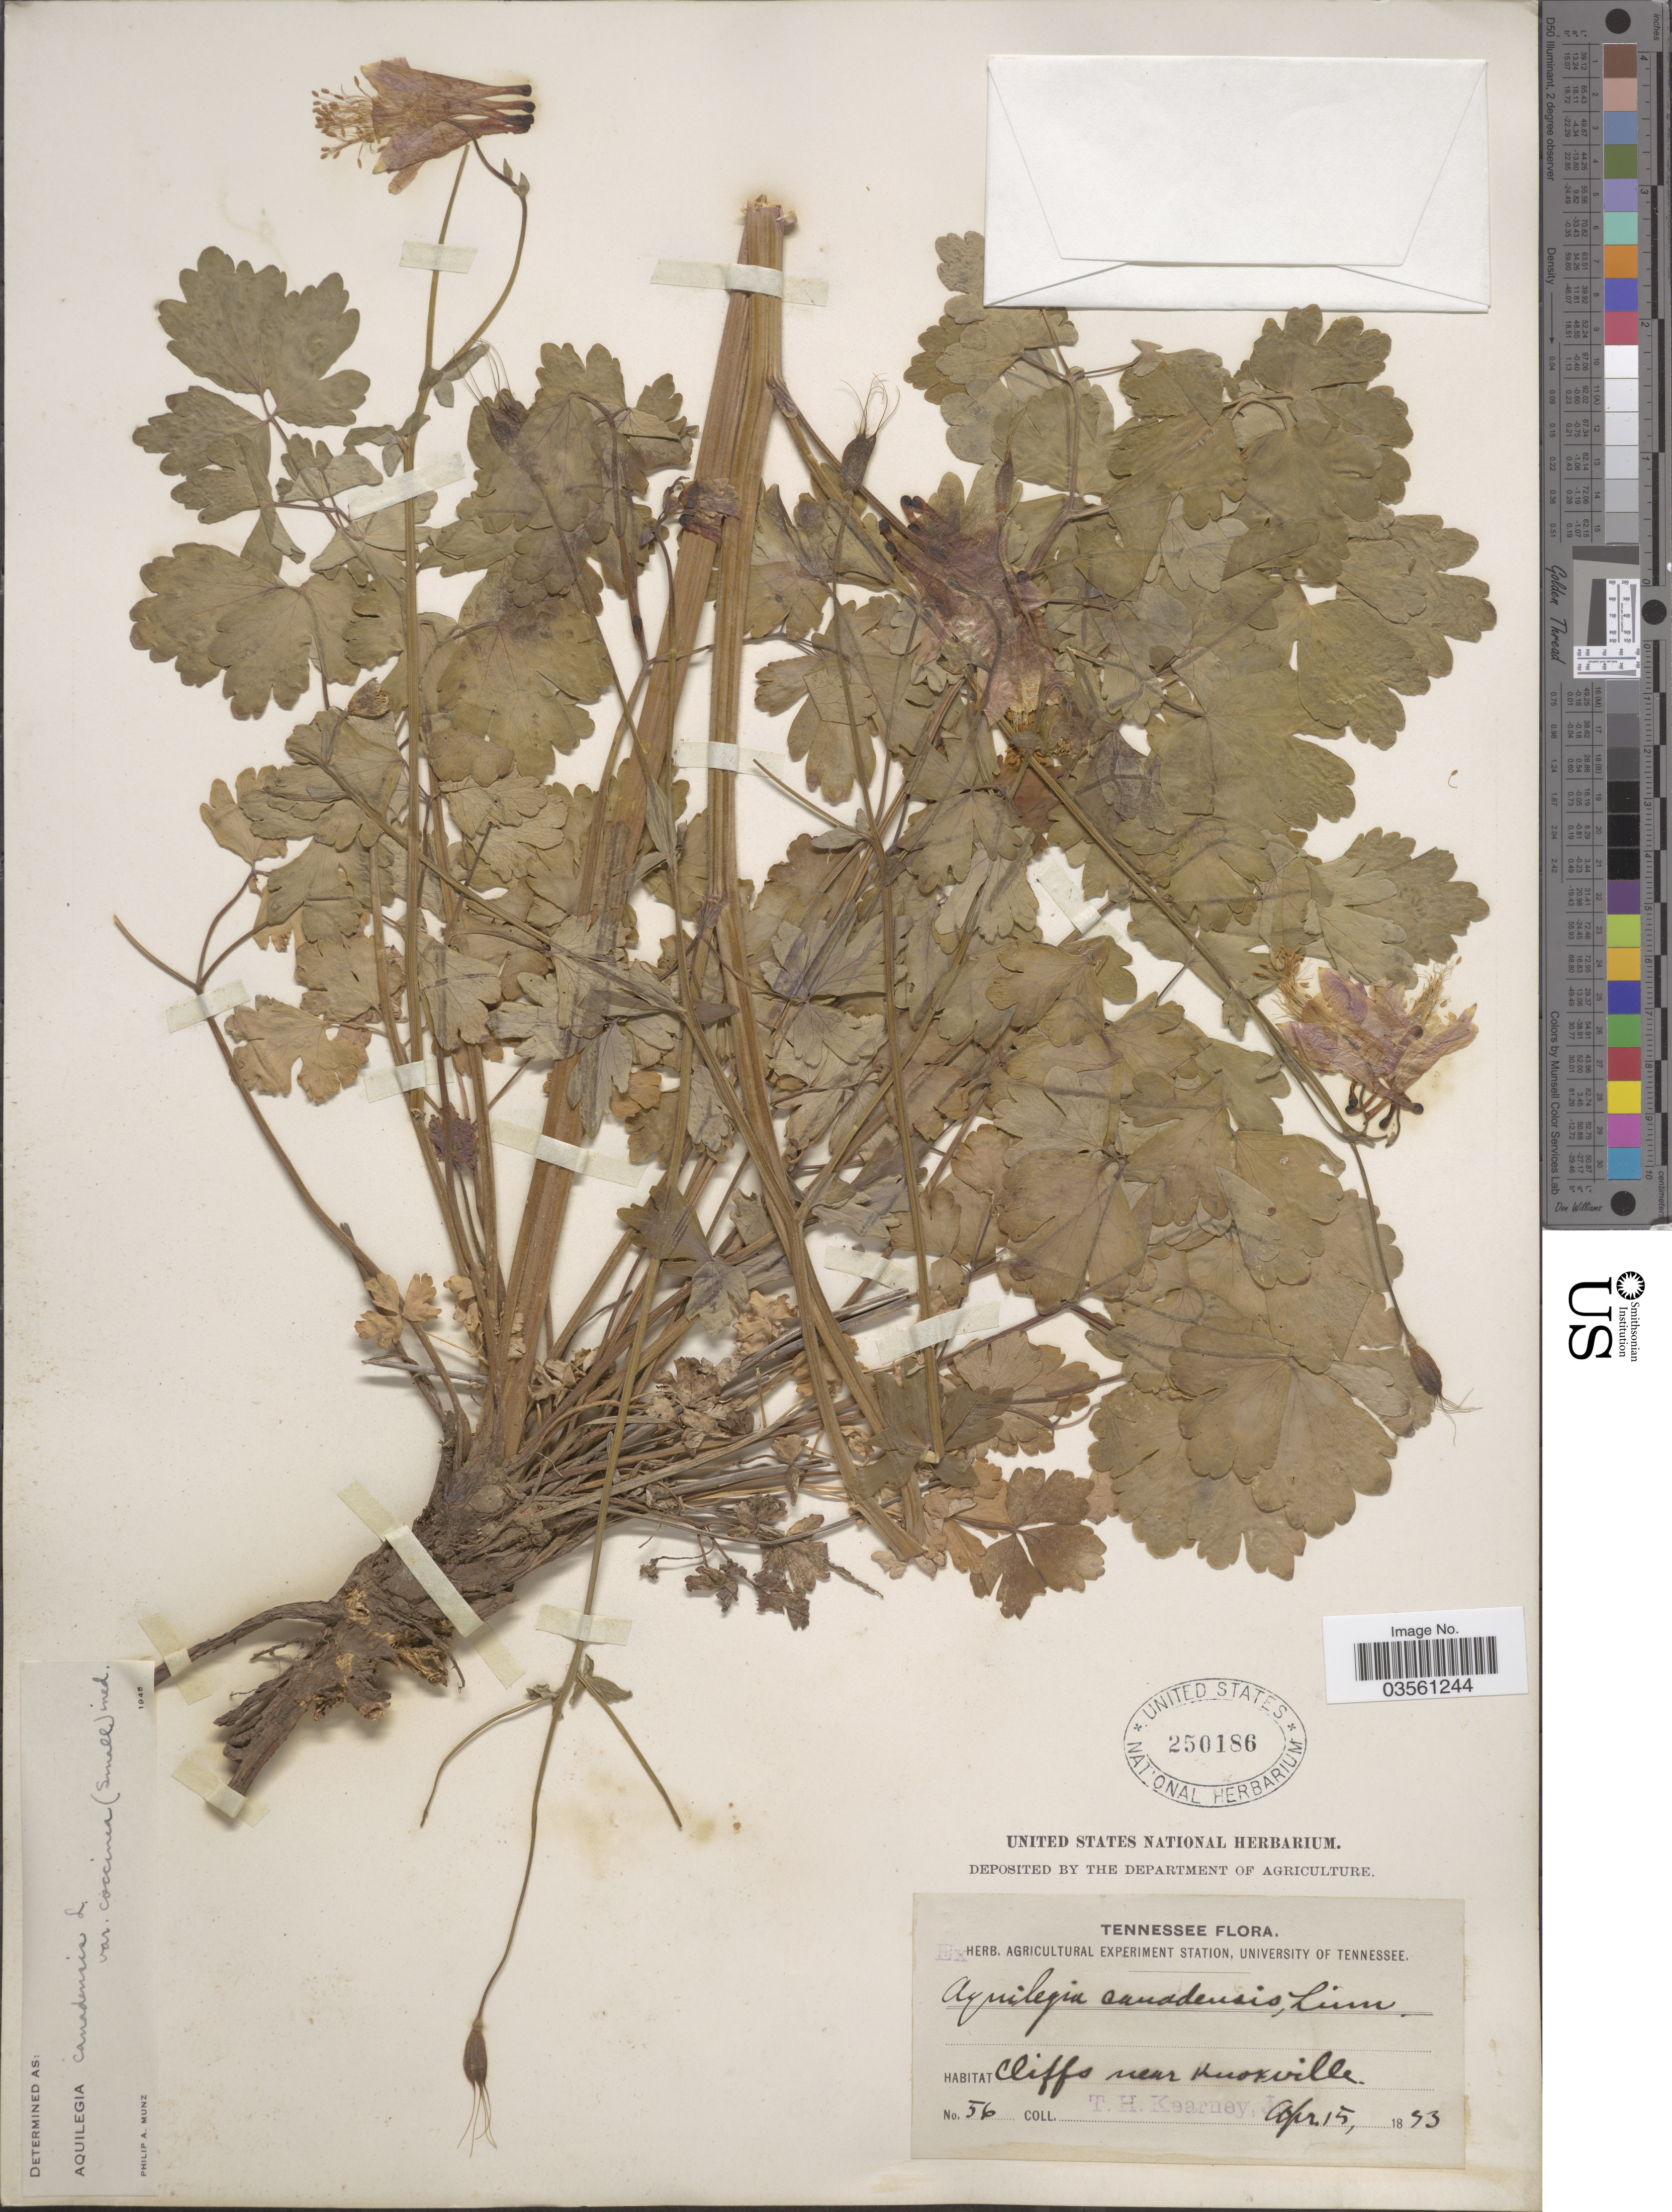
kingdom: Plantae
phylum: Tracheophyta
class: Magnoliopsida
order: Ranunculales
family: Ranunculaceae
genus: Aquilegia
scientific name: Aquilegia canadensis var. coccinea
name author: (Small) Munz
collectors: T. H. Kearney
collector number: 56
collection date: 1893-04-15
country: United States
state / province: Tennessee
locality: Cliffs near Knoxville.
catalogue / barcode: US 250186